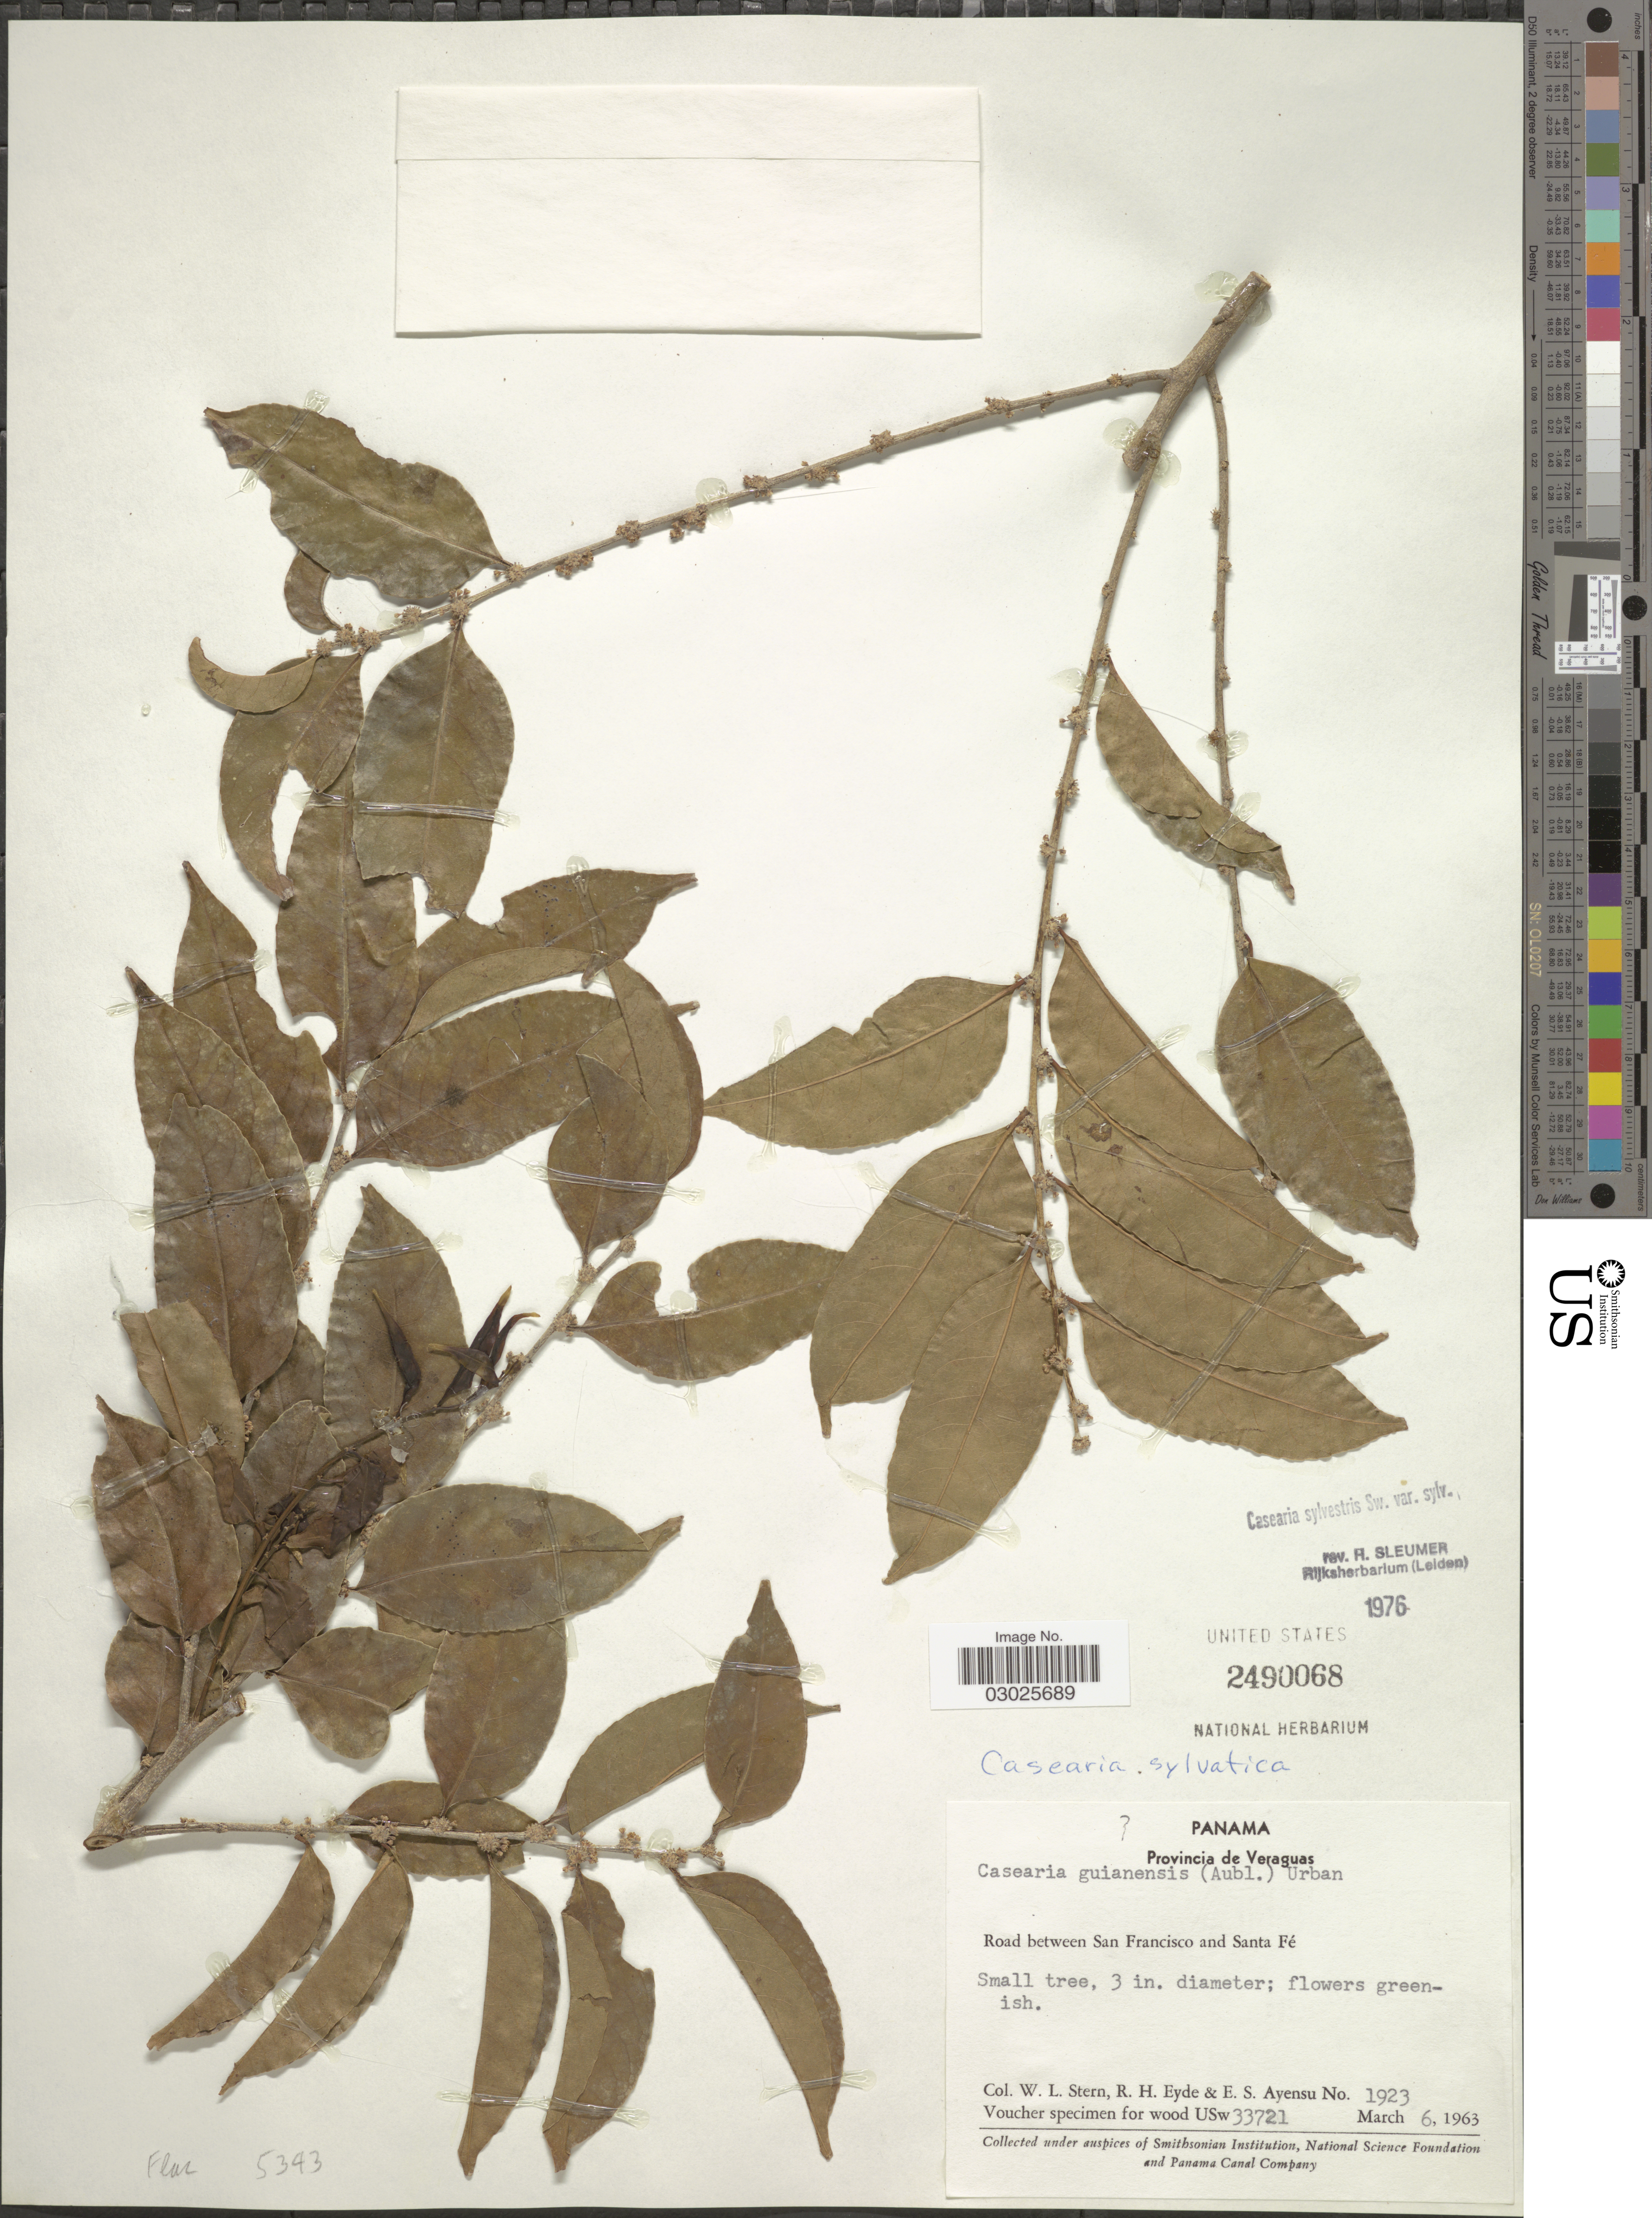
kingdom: Plantae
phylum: Tracheophyta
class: Magnoliopsida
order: Malpighiales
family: Salicaceae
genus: Casearia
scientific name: Casearia sylvestris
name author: Sw.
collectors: W. L. Stern, R. H. Eyde & E. S. Ayensu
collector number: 1923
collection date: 1963-03-06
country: Panama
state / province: Veraguas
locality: Road between San Francisco and Santa Fé.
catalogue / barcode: US 2490068